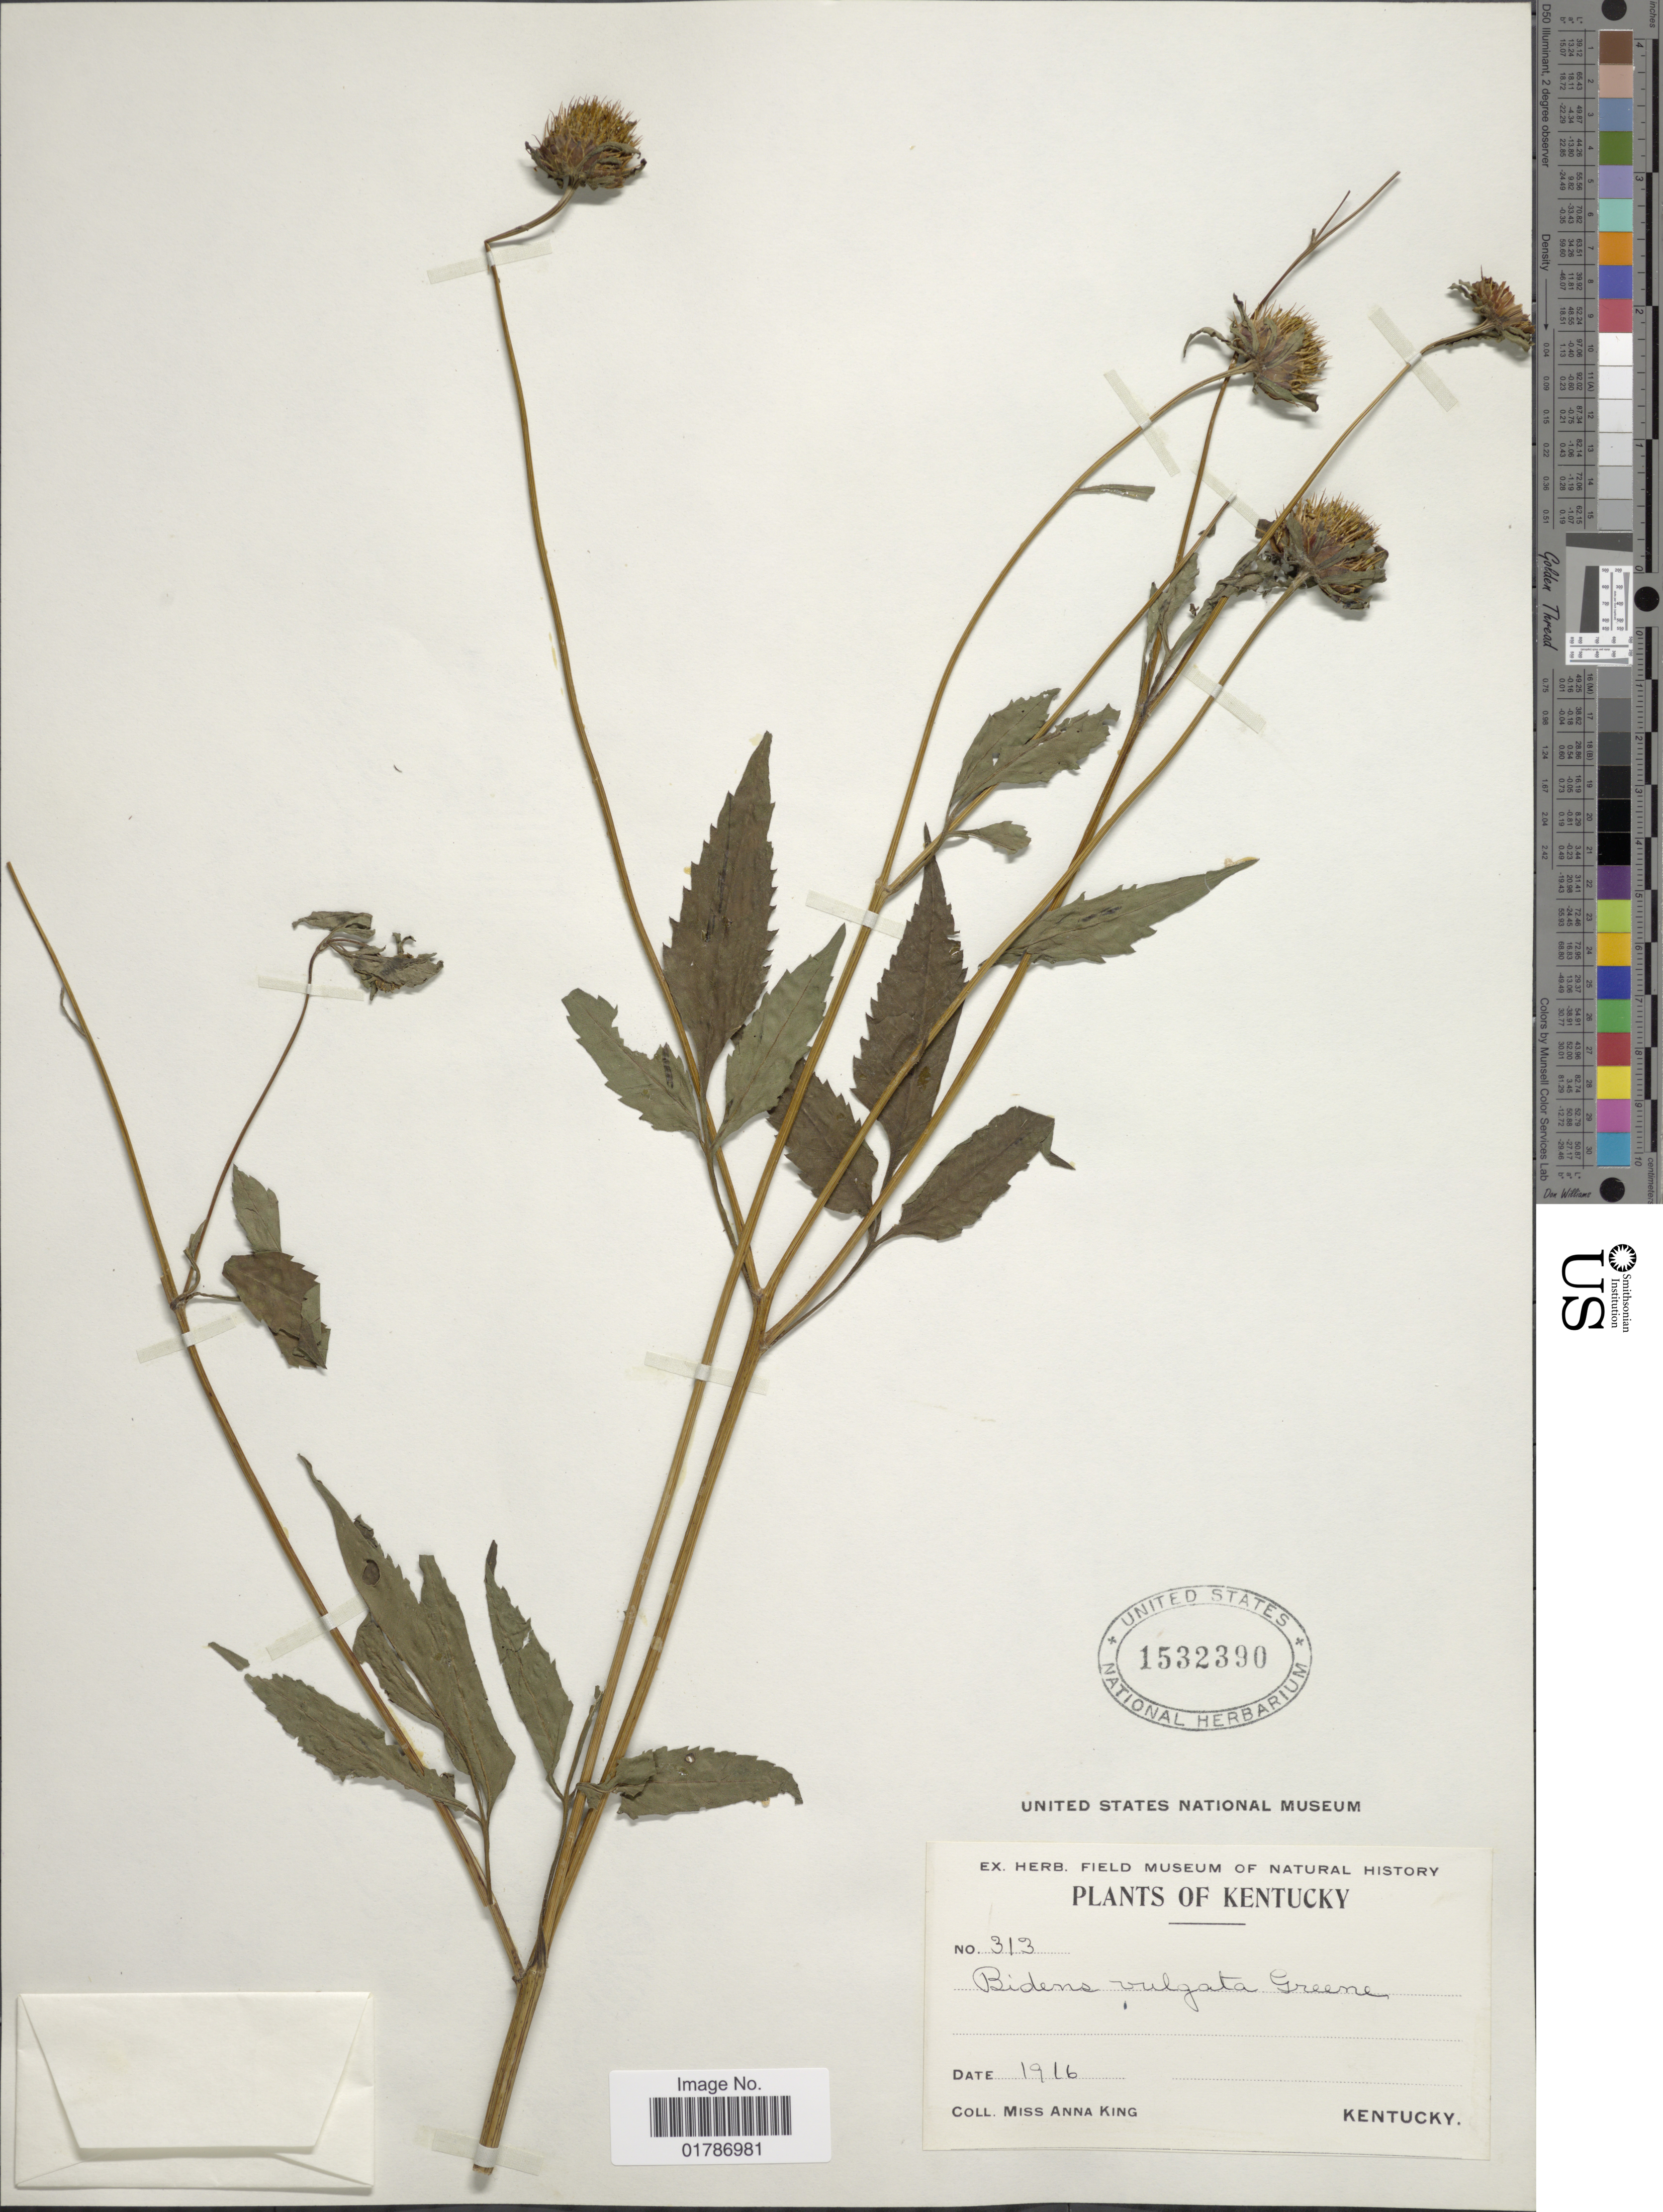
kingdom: Plantae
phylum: Tracheophyta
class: Magnoliopsida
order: Asterales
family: Asteraceae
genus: Bidens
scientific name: Bidens vulgata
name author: Greene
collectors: A. King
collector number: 313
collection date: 1916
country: United States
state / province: Kentucky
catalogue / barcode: US 1532390